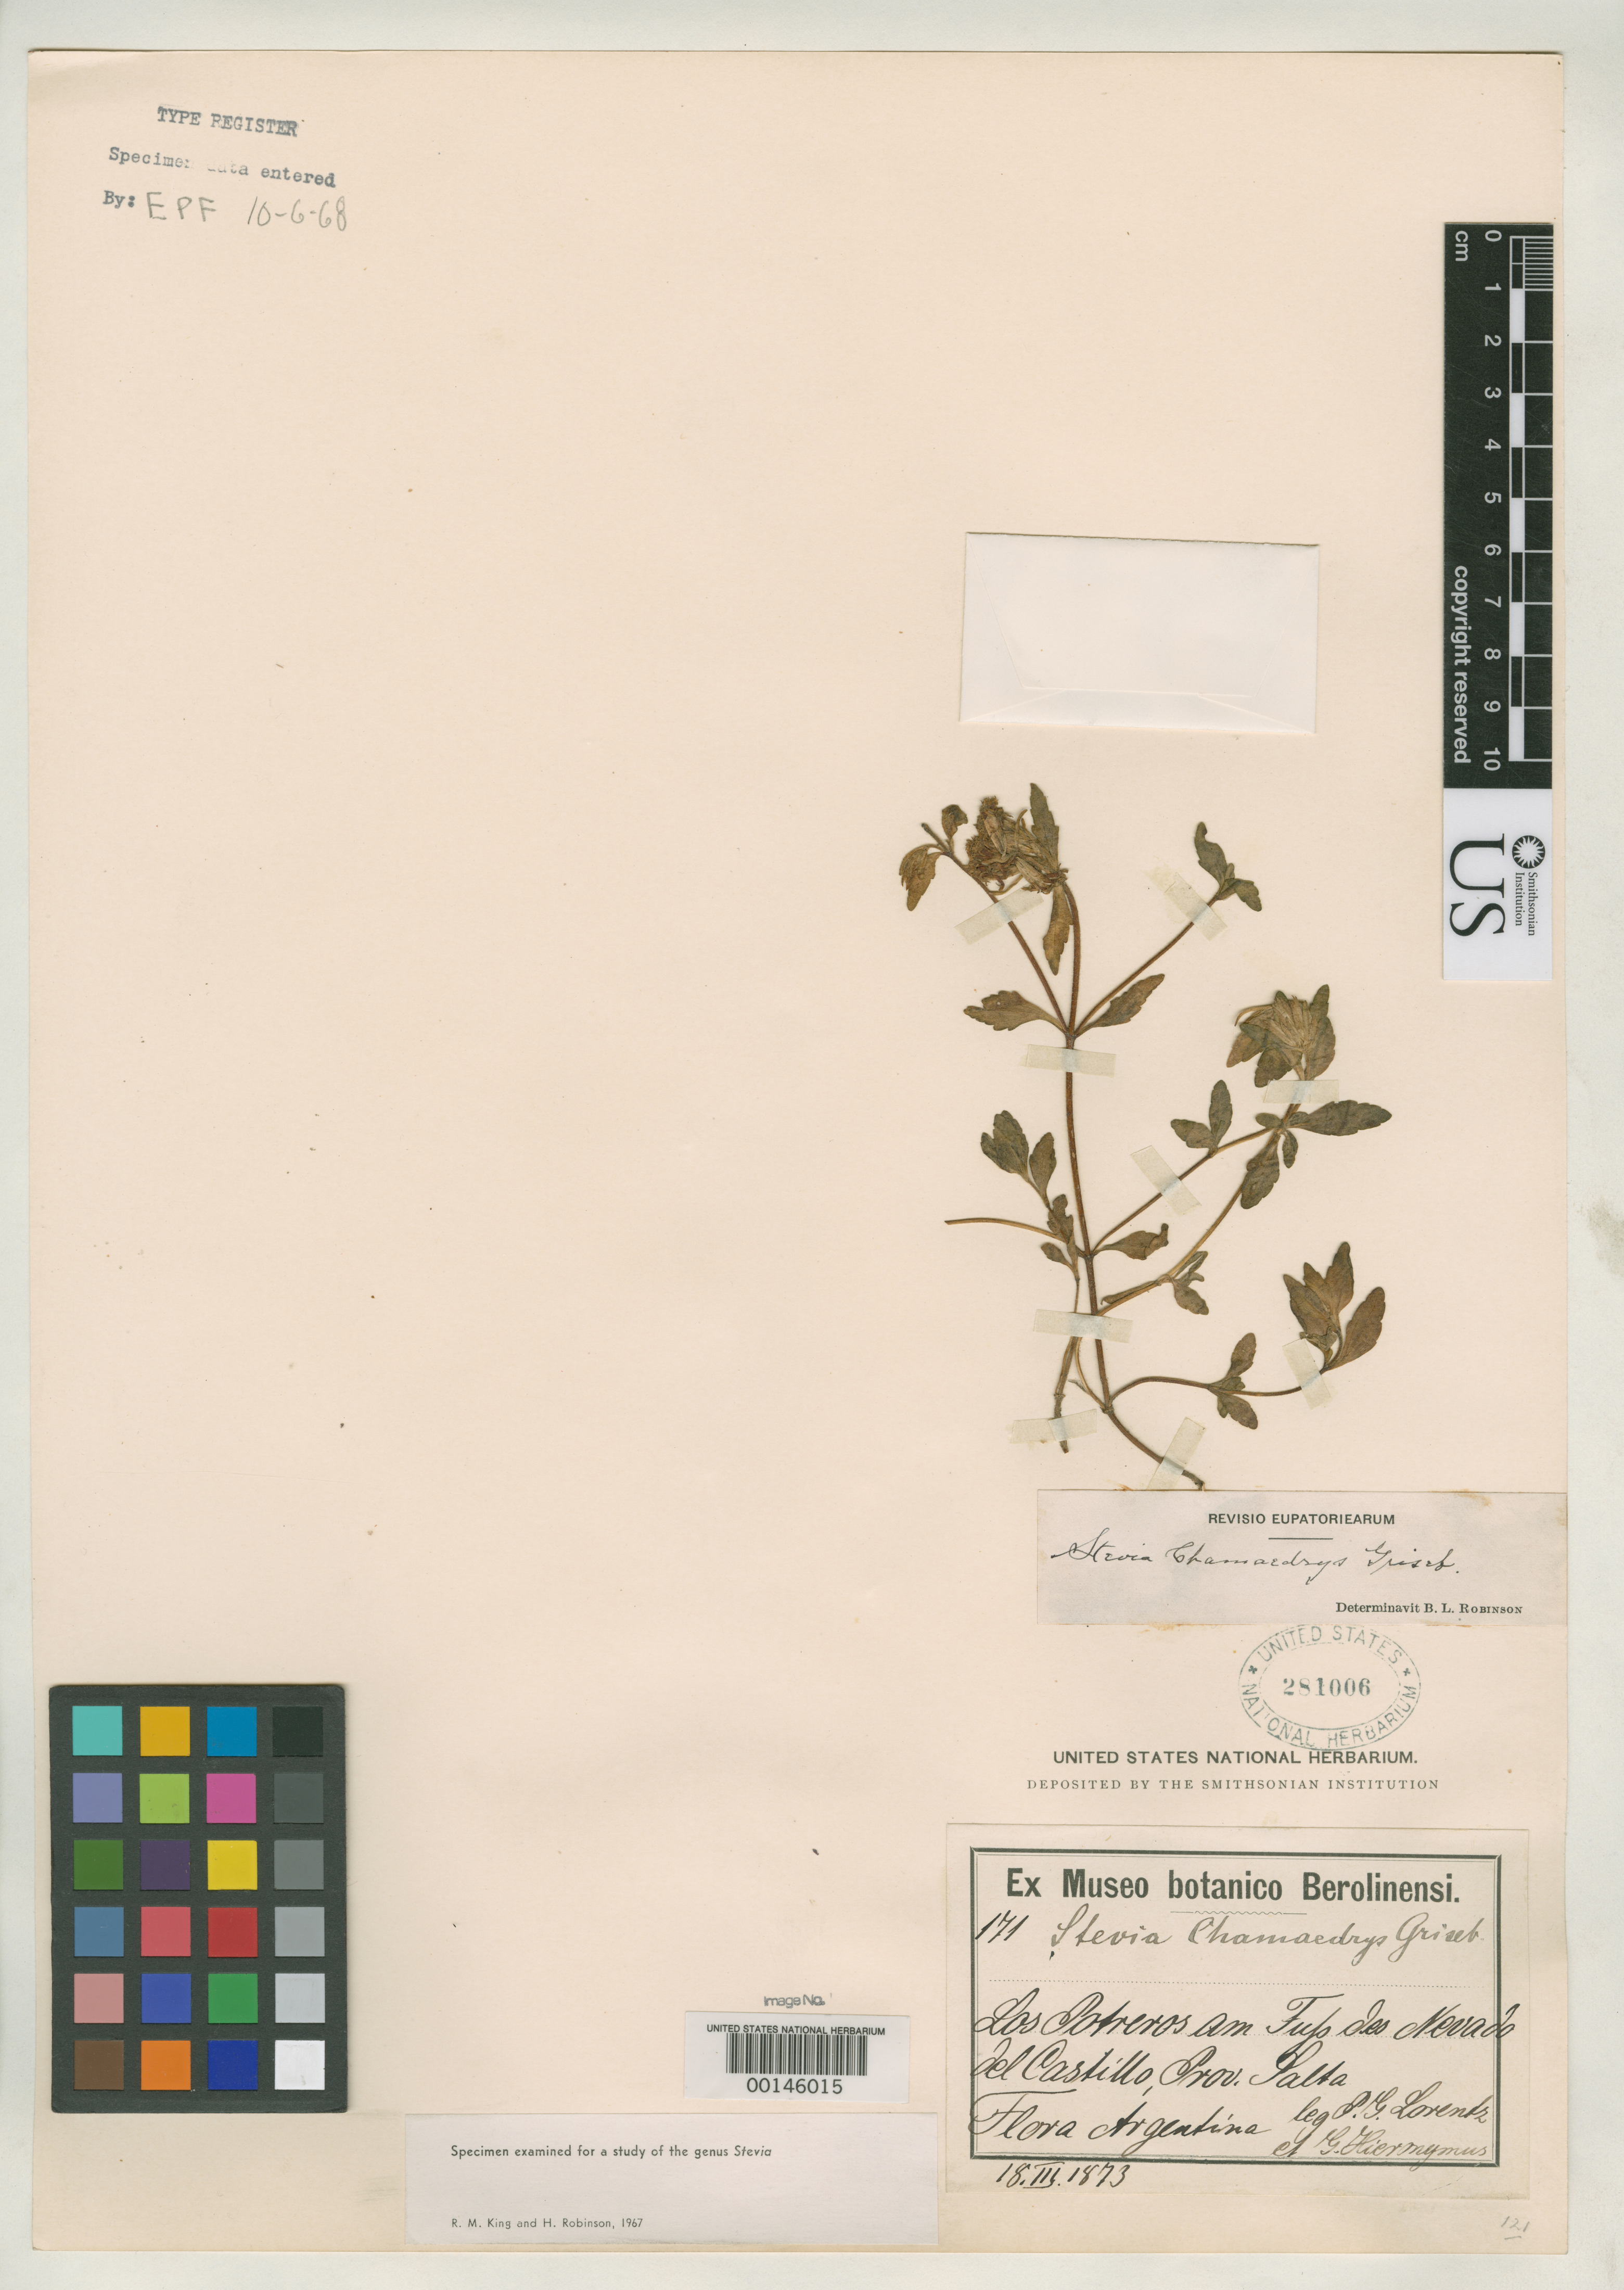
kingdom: Plantae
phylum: Tracheophyta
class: Magnoliopsida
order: Asterales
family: Asteraceae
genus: Stevia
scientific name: Stevia chamaedrys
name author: Griseb.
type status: Type Collection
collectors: P. G. Lorentz & G. H. Hieronymus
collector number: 171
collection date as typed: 18 Mar 1873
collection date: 1873-03-18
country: Argentina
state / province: Salta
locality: Nevado del Castillo.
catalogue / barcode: US 281006